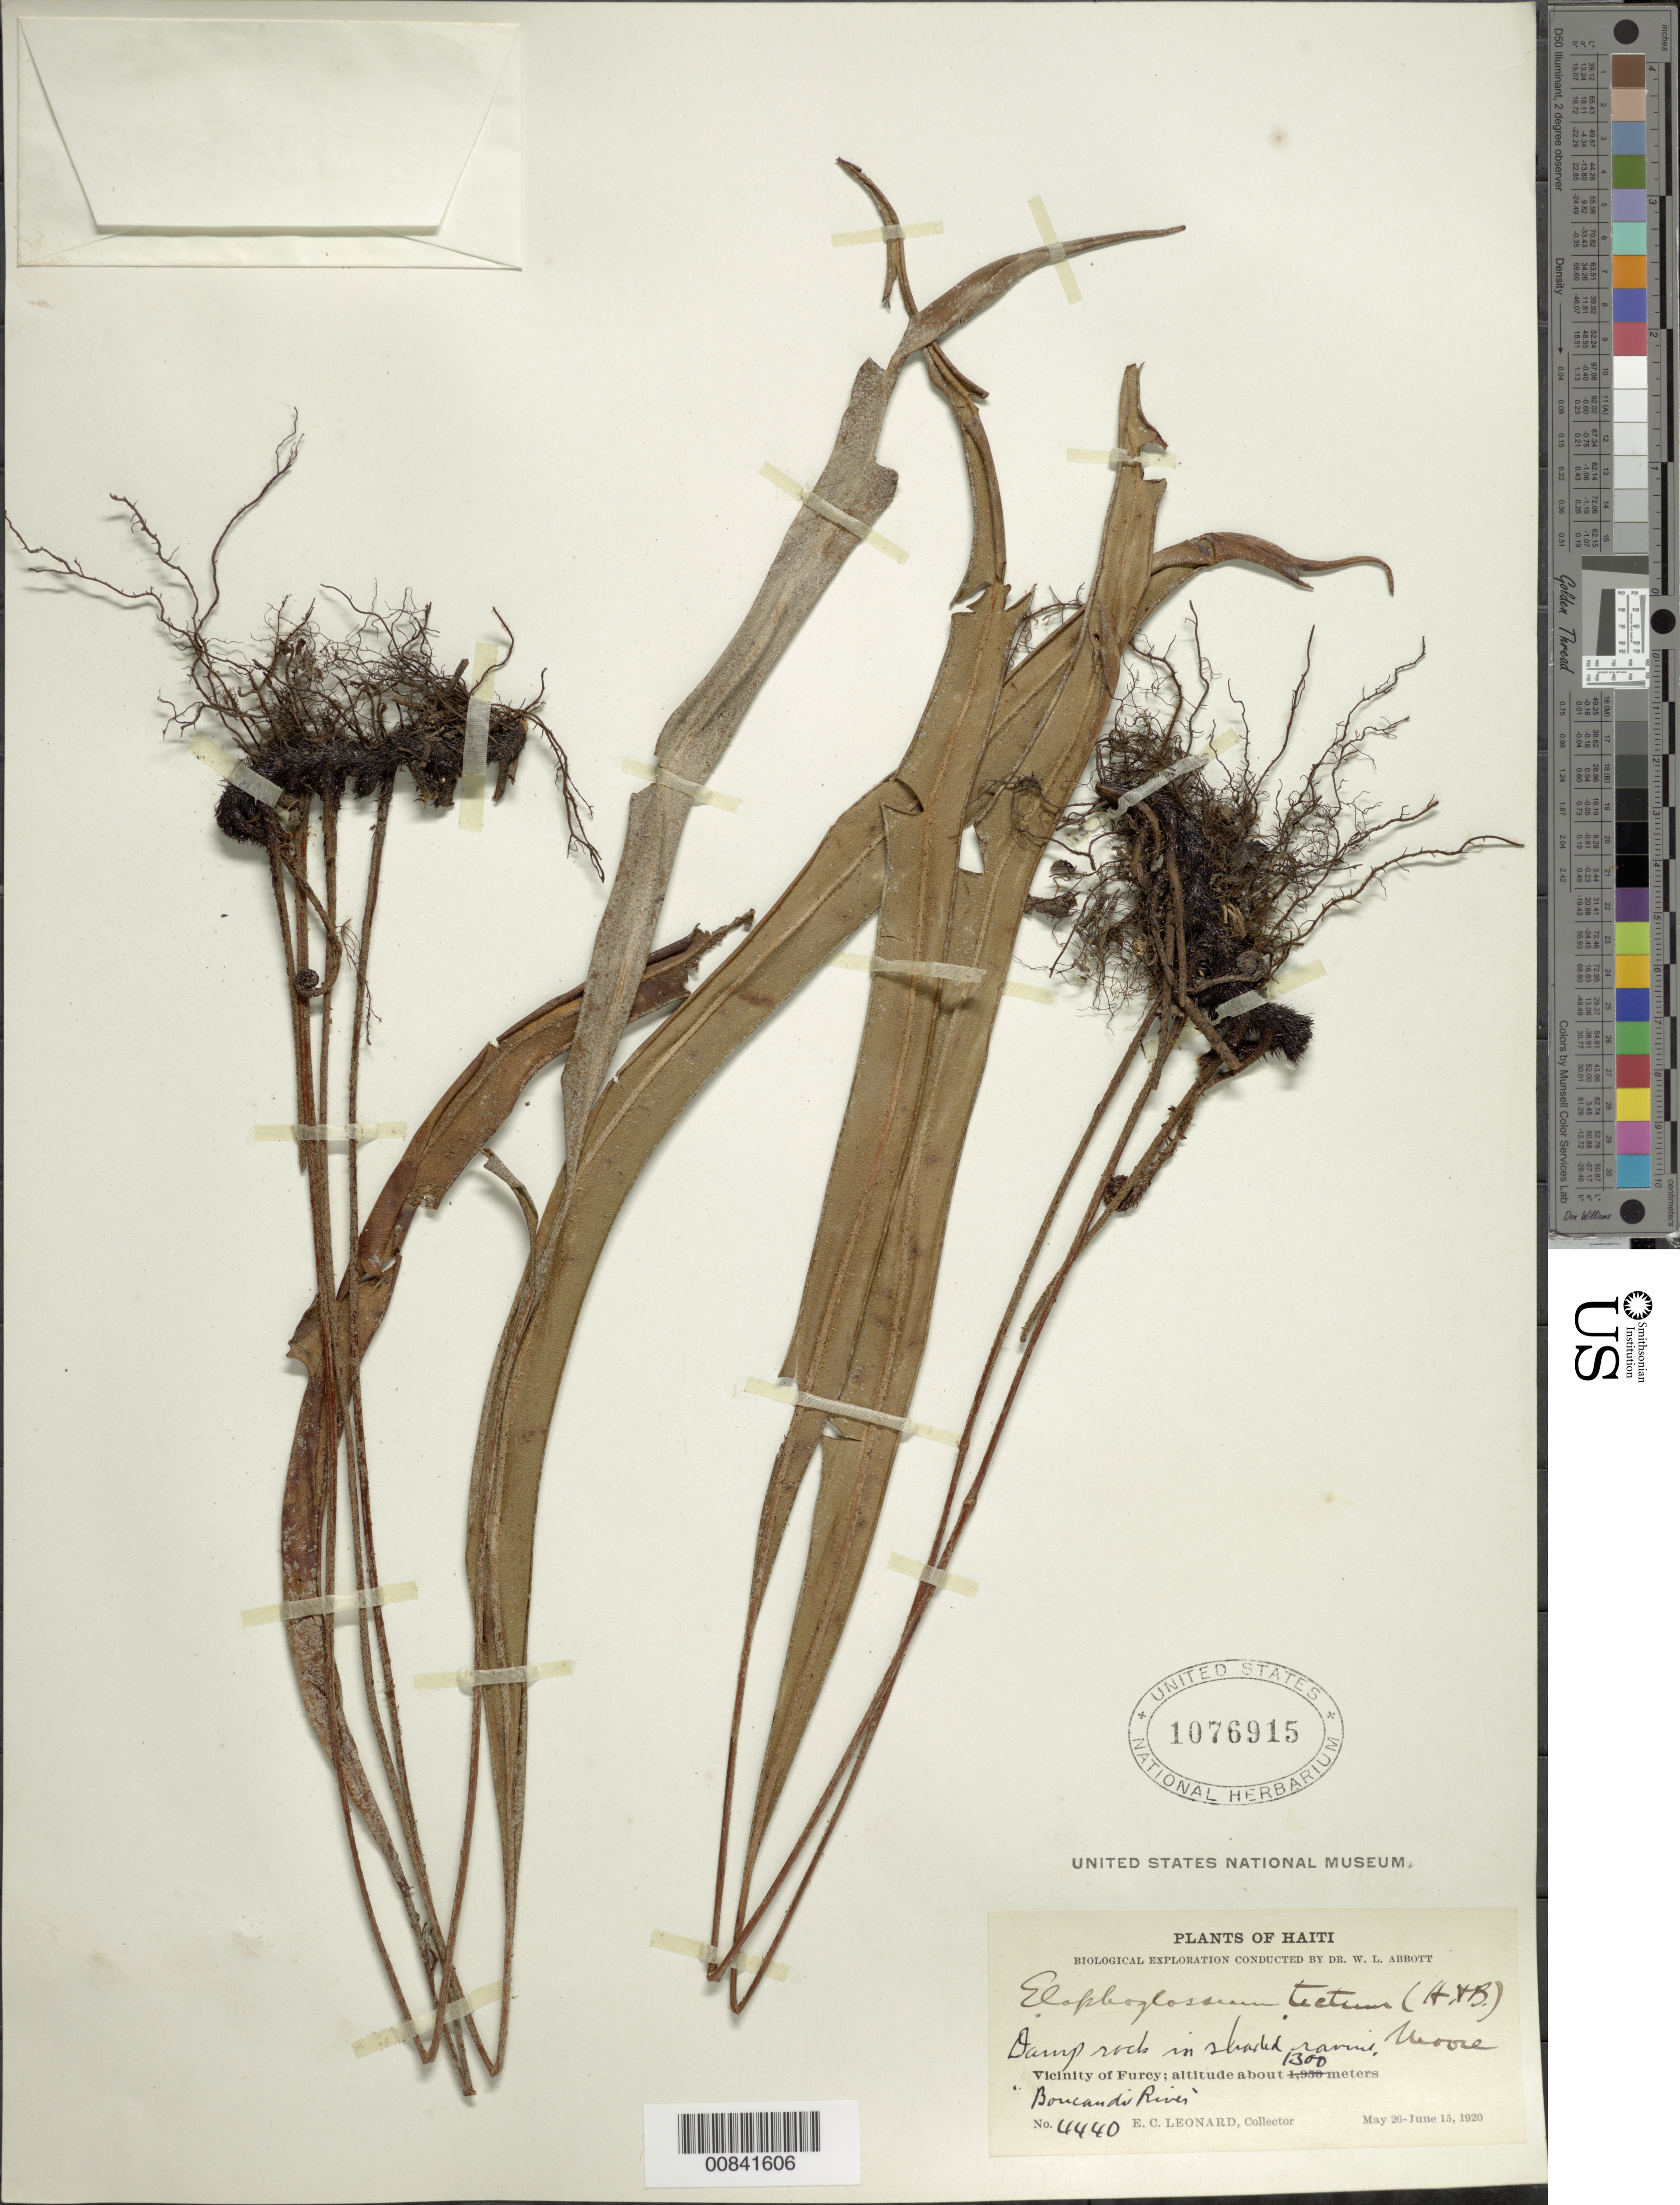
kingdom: Plantae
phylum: Tracheophyta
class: Polypodiopsida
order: Polypodiales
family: Dryopteridaceae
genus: Elaphoglossum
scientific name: Elaphoglossum tectum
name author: (Humb. & Bonpl.) Moore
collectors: E. C. Leonard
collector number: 4440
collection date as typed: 26 May 1920 to 15 Jun 1920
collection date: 1920-05-26/1920-06-15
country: Haiti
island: Hispaniola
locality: Furcy, "Boucandi River"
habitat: Damp rock in shaded ravine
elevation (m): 1300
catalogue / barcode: US 1076915